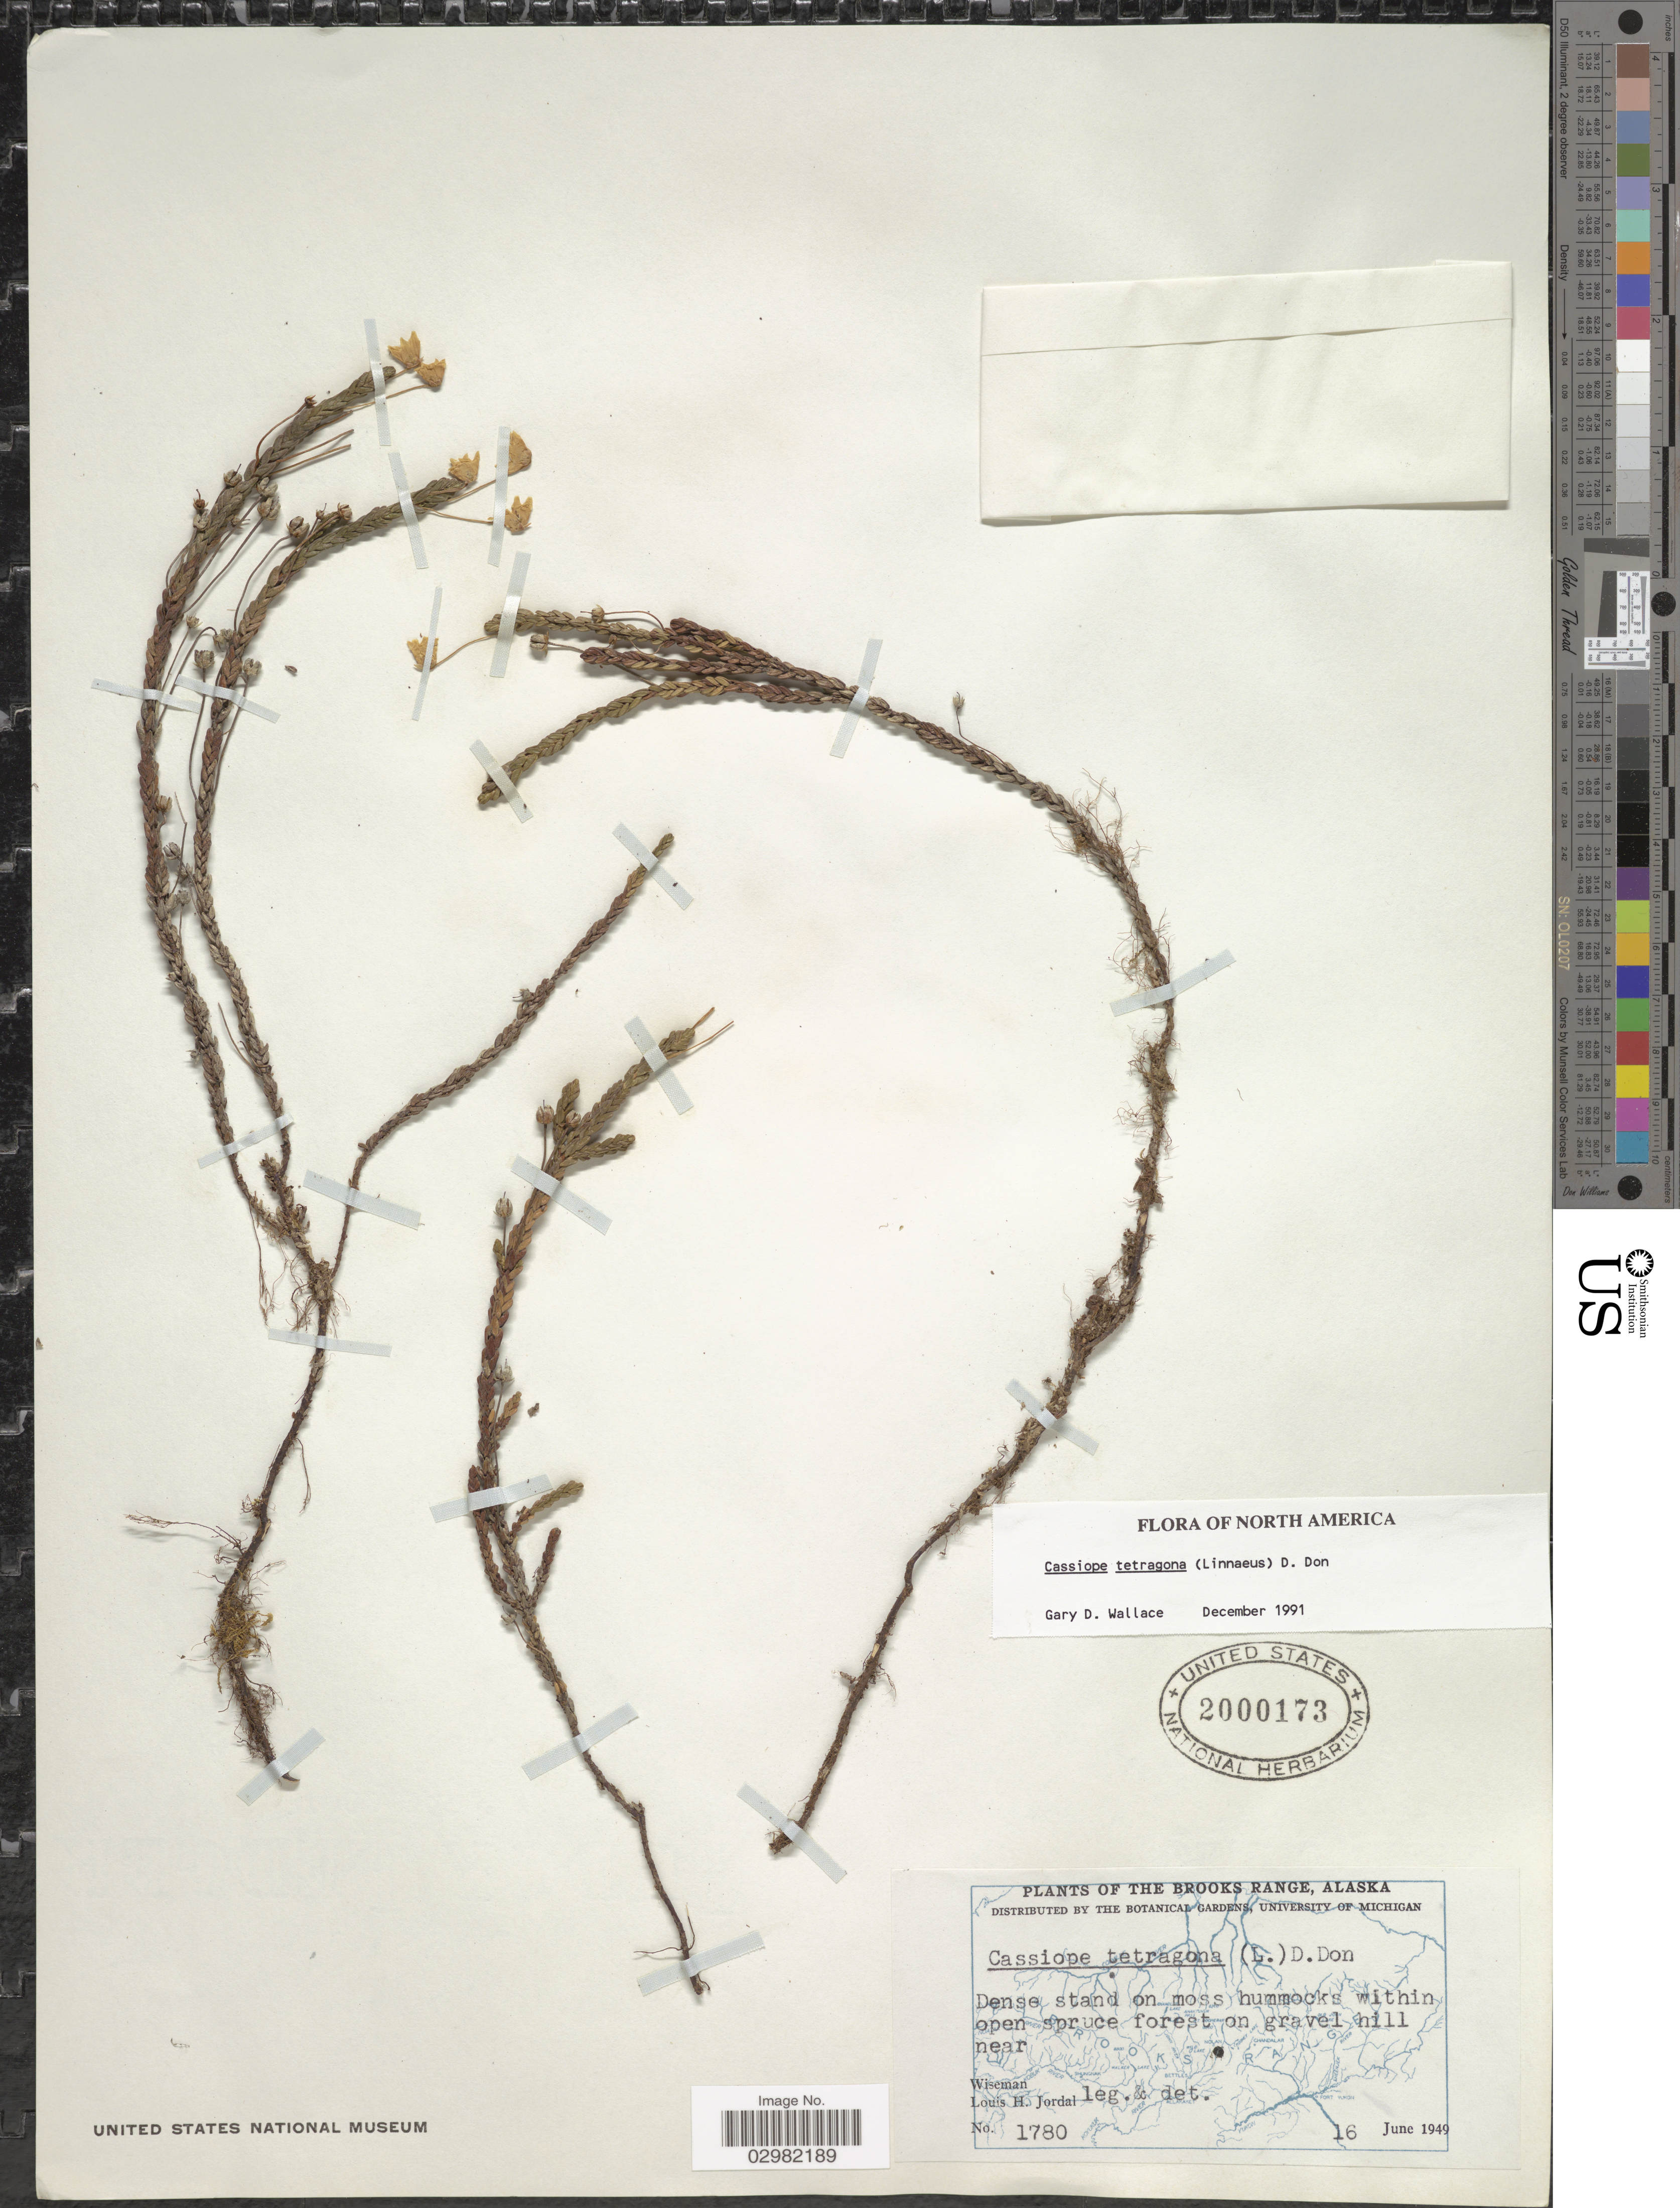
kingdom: Plantae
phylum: Tracheophyta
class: Magnoliopsida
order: Ericales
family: Ericaceae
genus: Cassiope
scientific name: Cassiope tetragona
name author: (L.) D. Don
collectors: L. Jordal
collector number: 1780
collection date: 1949-06-16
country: United States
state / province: Alaska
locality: The Brooks Range. Dense stand on moss hummocks within open spruce forest on gravel hill near Wiseman.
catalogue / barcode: US 2000173